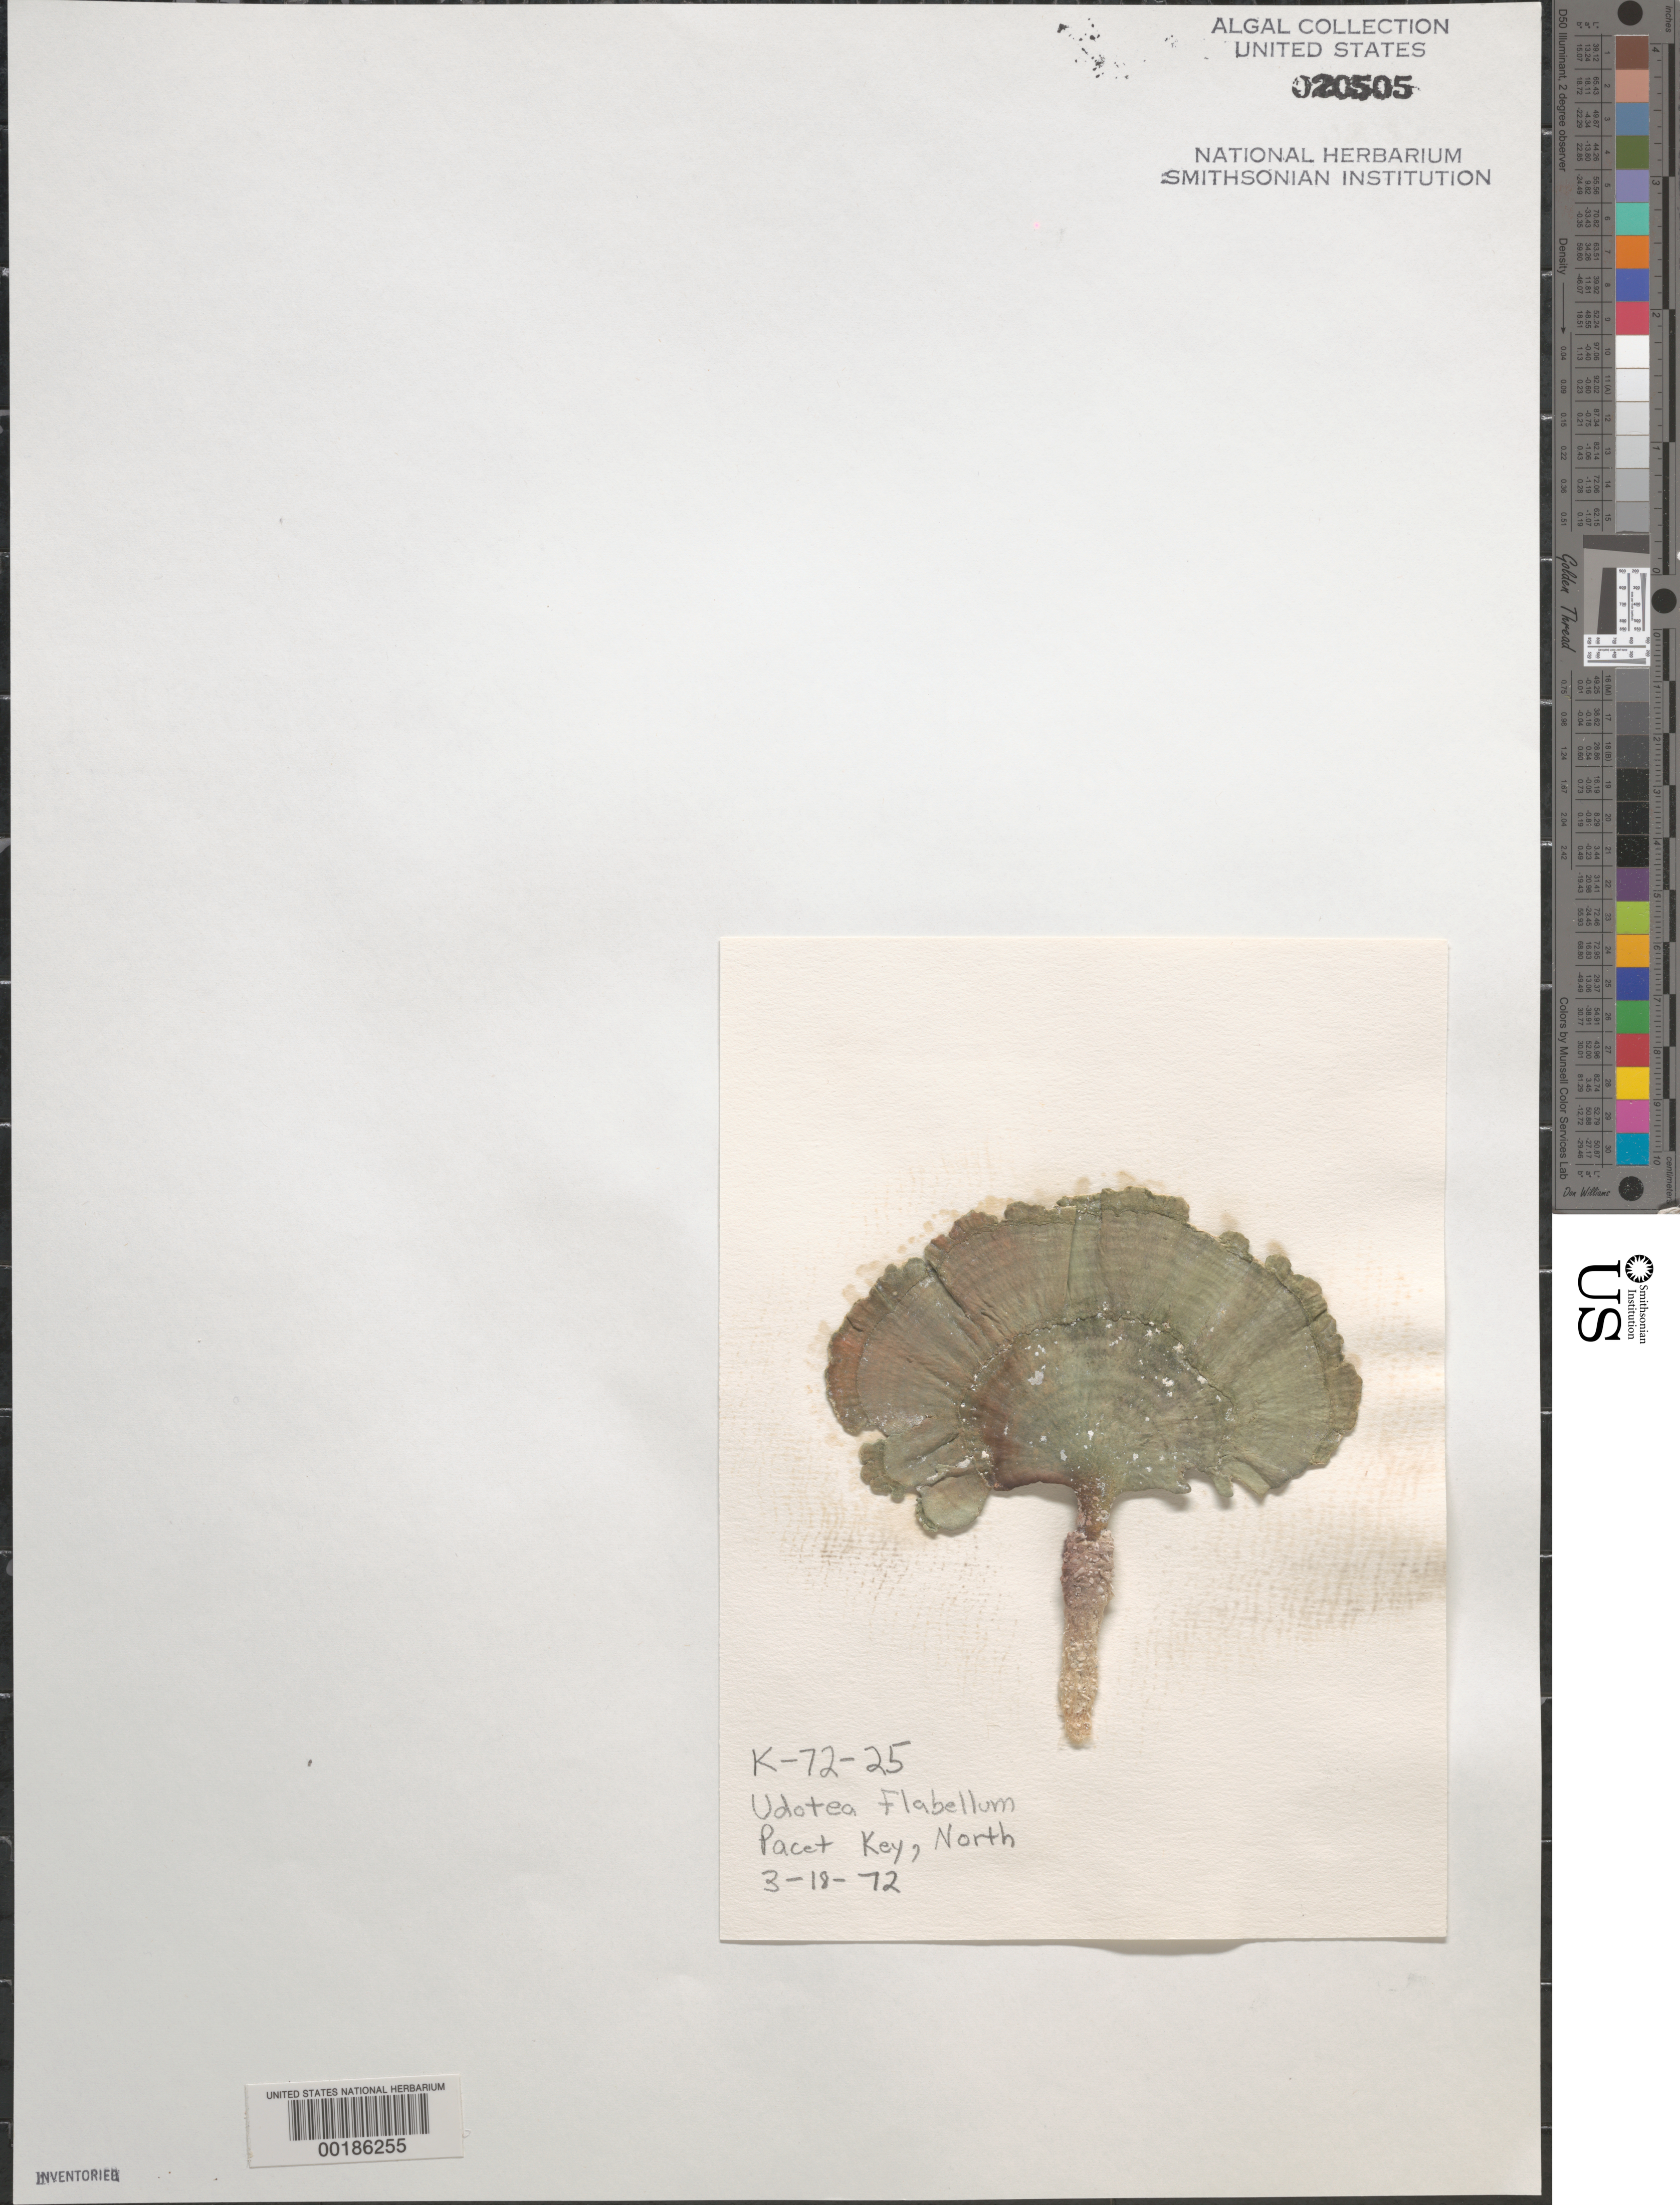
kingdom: Plantae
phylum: Chlorophyta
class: Ulvophyceae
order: Bryopsidales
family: Udoteaceae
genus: Udotea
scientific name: Udotea flabellum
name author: (J. Ellis & Sol.) M. Howe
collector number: K-72-25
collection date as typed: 18 Mar 1972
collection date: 1972-03-18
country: United States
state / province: Florida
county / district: Monroe County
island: Pacet Key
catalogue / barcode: US 20505